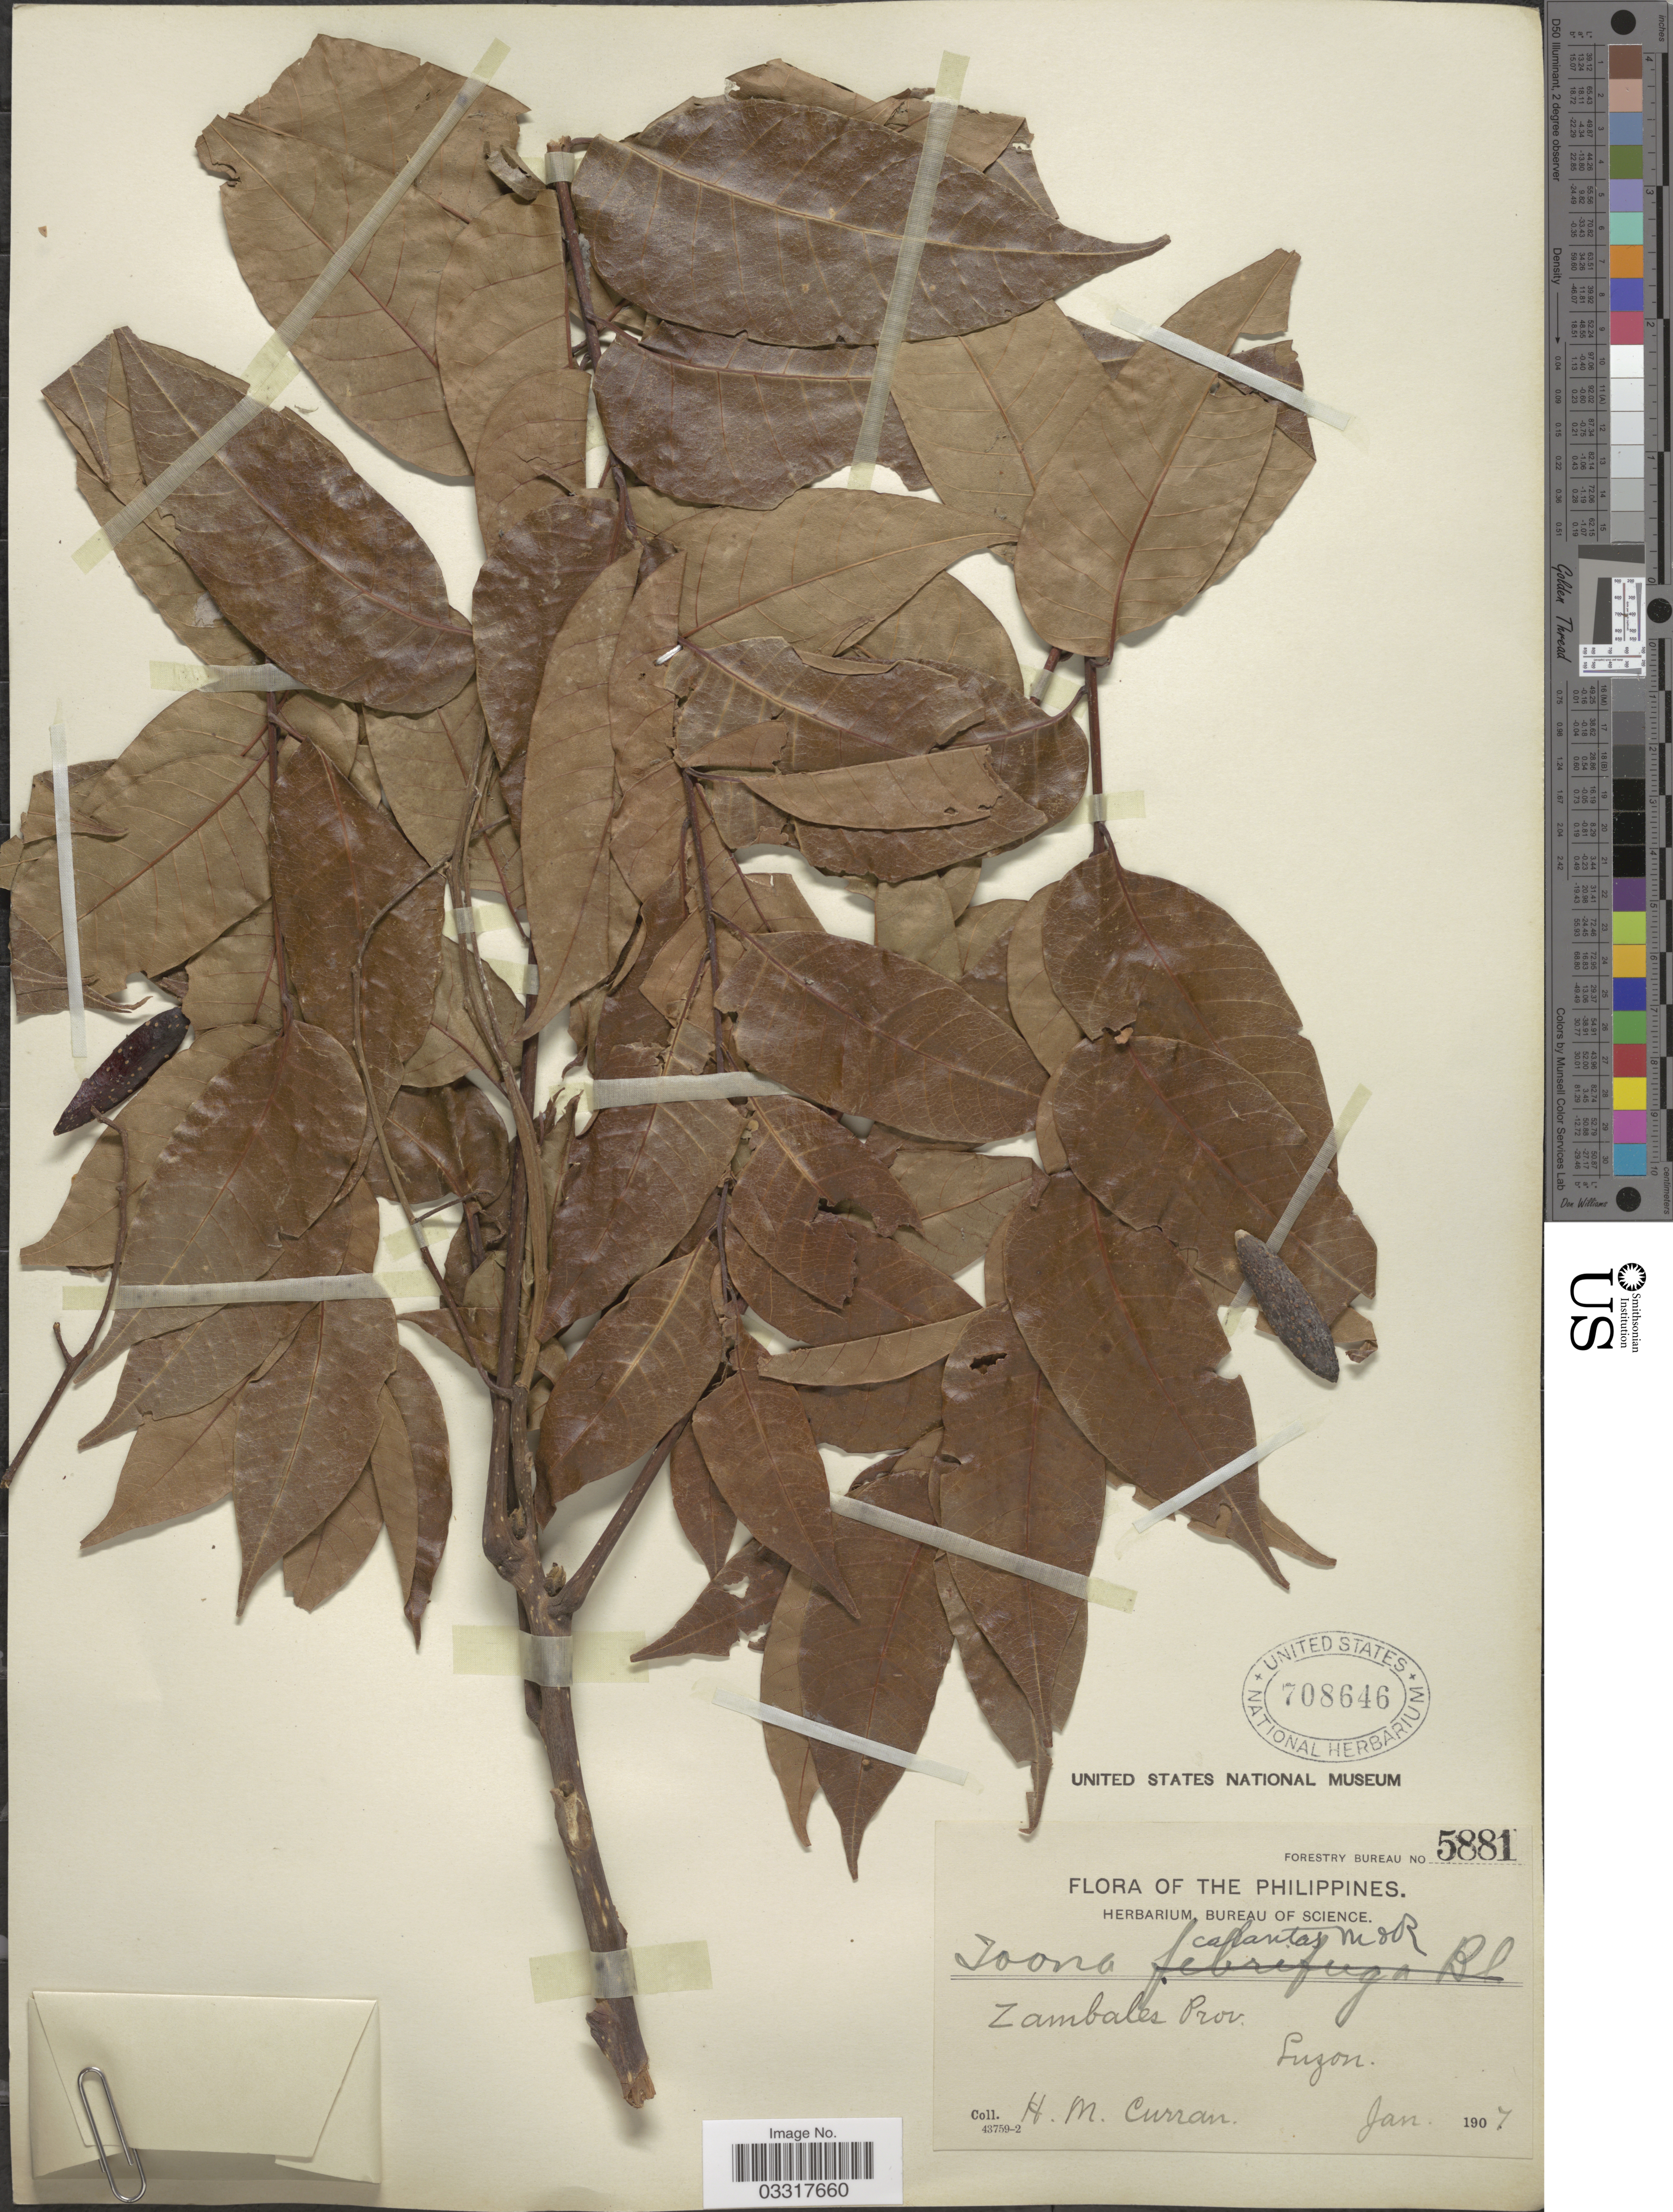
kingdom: Plantae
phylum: Tracheophyta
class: Magnoliopsida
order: Sapindales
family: Meliaceae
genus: Toona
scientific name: Toona ciliata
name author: M. Roem.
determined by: Strong, Mark T., (BOT), Smithsonian Institution - National Museum of Natural History (UNITED STATES)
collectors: H. M. Curran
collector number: Forestry Bureau 5881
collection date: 1907-01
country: Philippines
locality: Zambales Prov., Luzon.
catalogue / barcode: US 708646